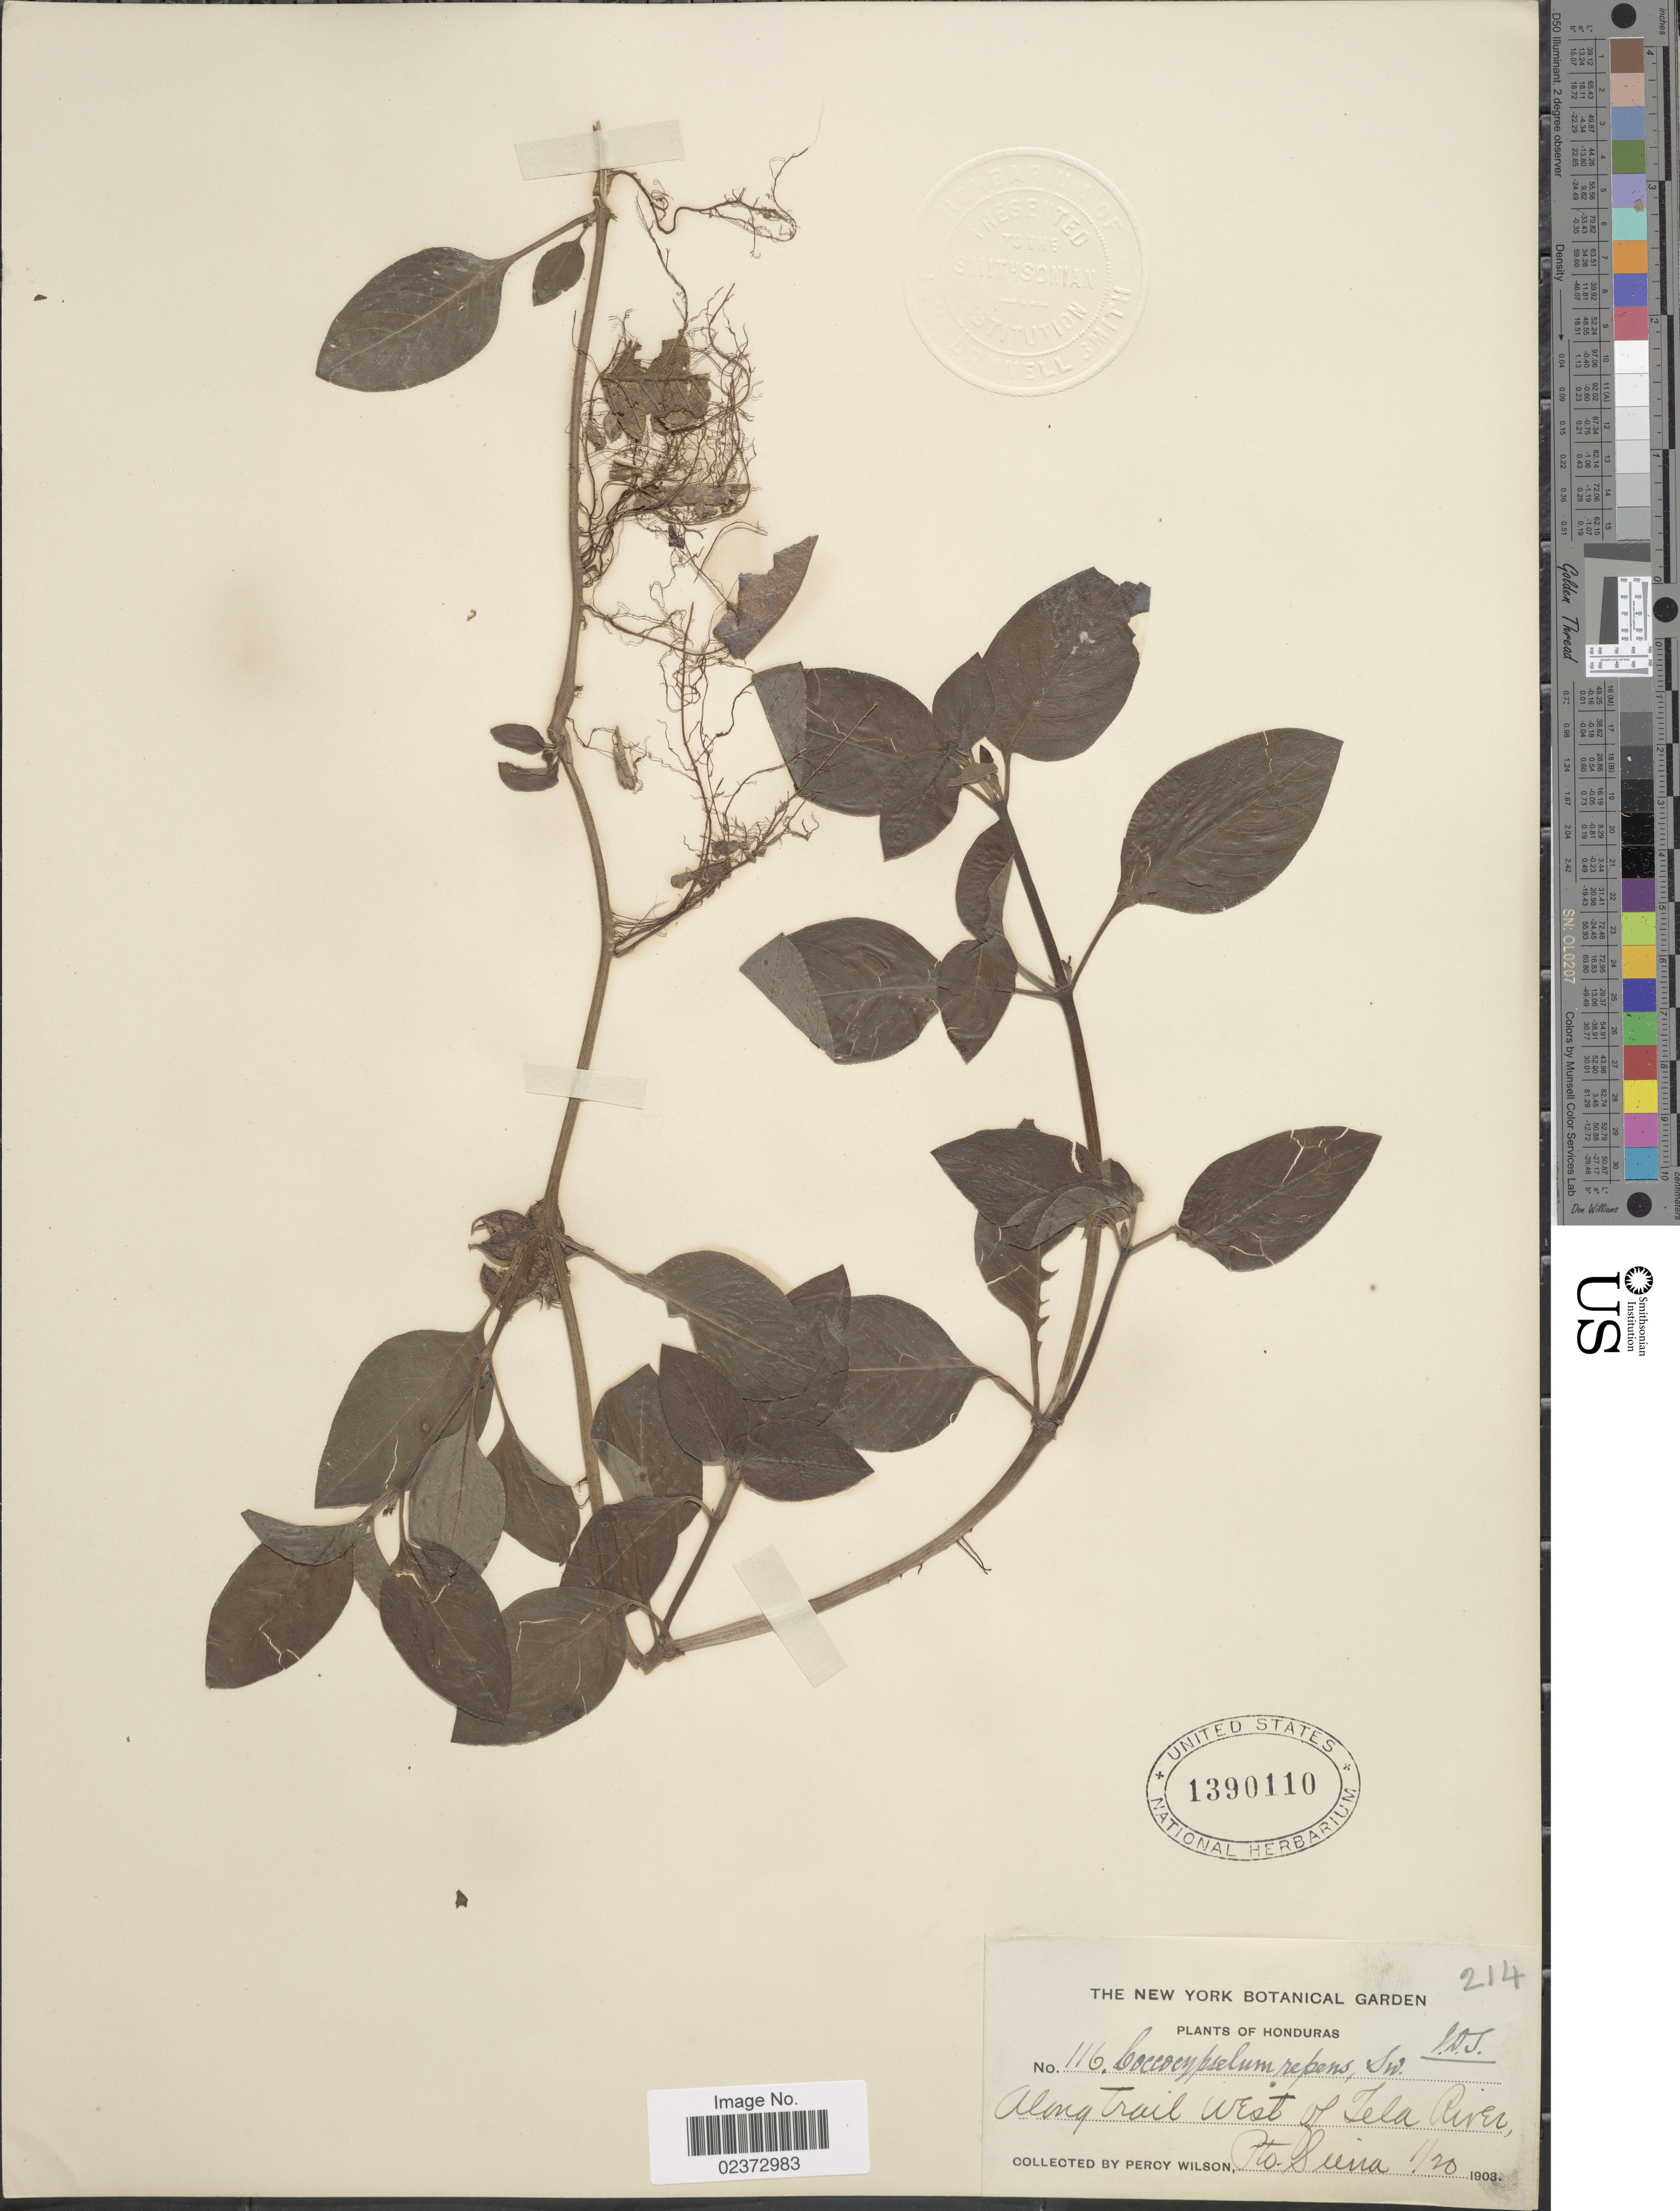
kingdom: Plantae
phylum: Tracheophyta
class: Magnoliopsida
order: Gentianales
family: Rubiaceae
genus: Coccocypselum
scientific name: Coccocypselum herbaceum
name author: Aubl.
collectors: P. Wilson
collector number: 116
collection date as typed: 1/20/1903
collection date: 1903-01-20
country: Honduras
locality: Along trail west of Tela River, Pto. Sierra.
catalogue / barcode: US 1390110